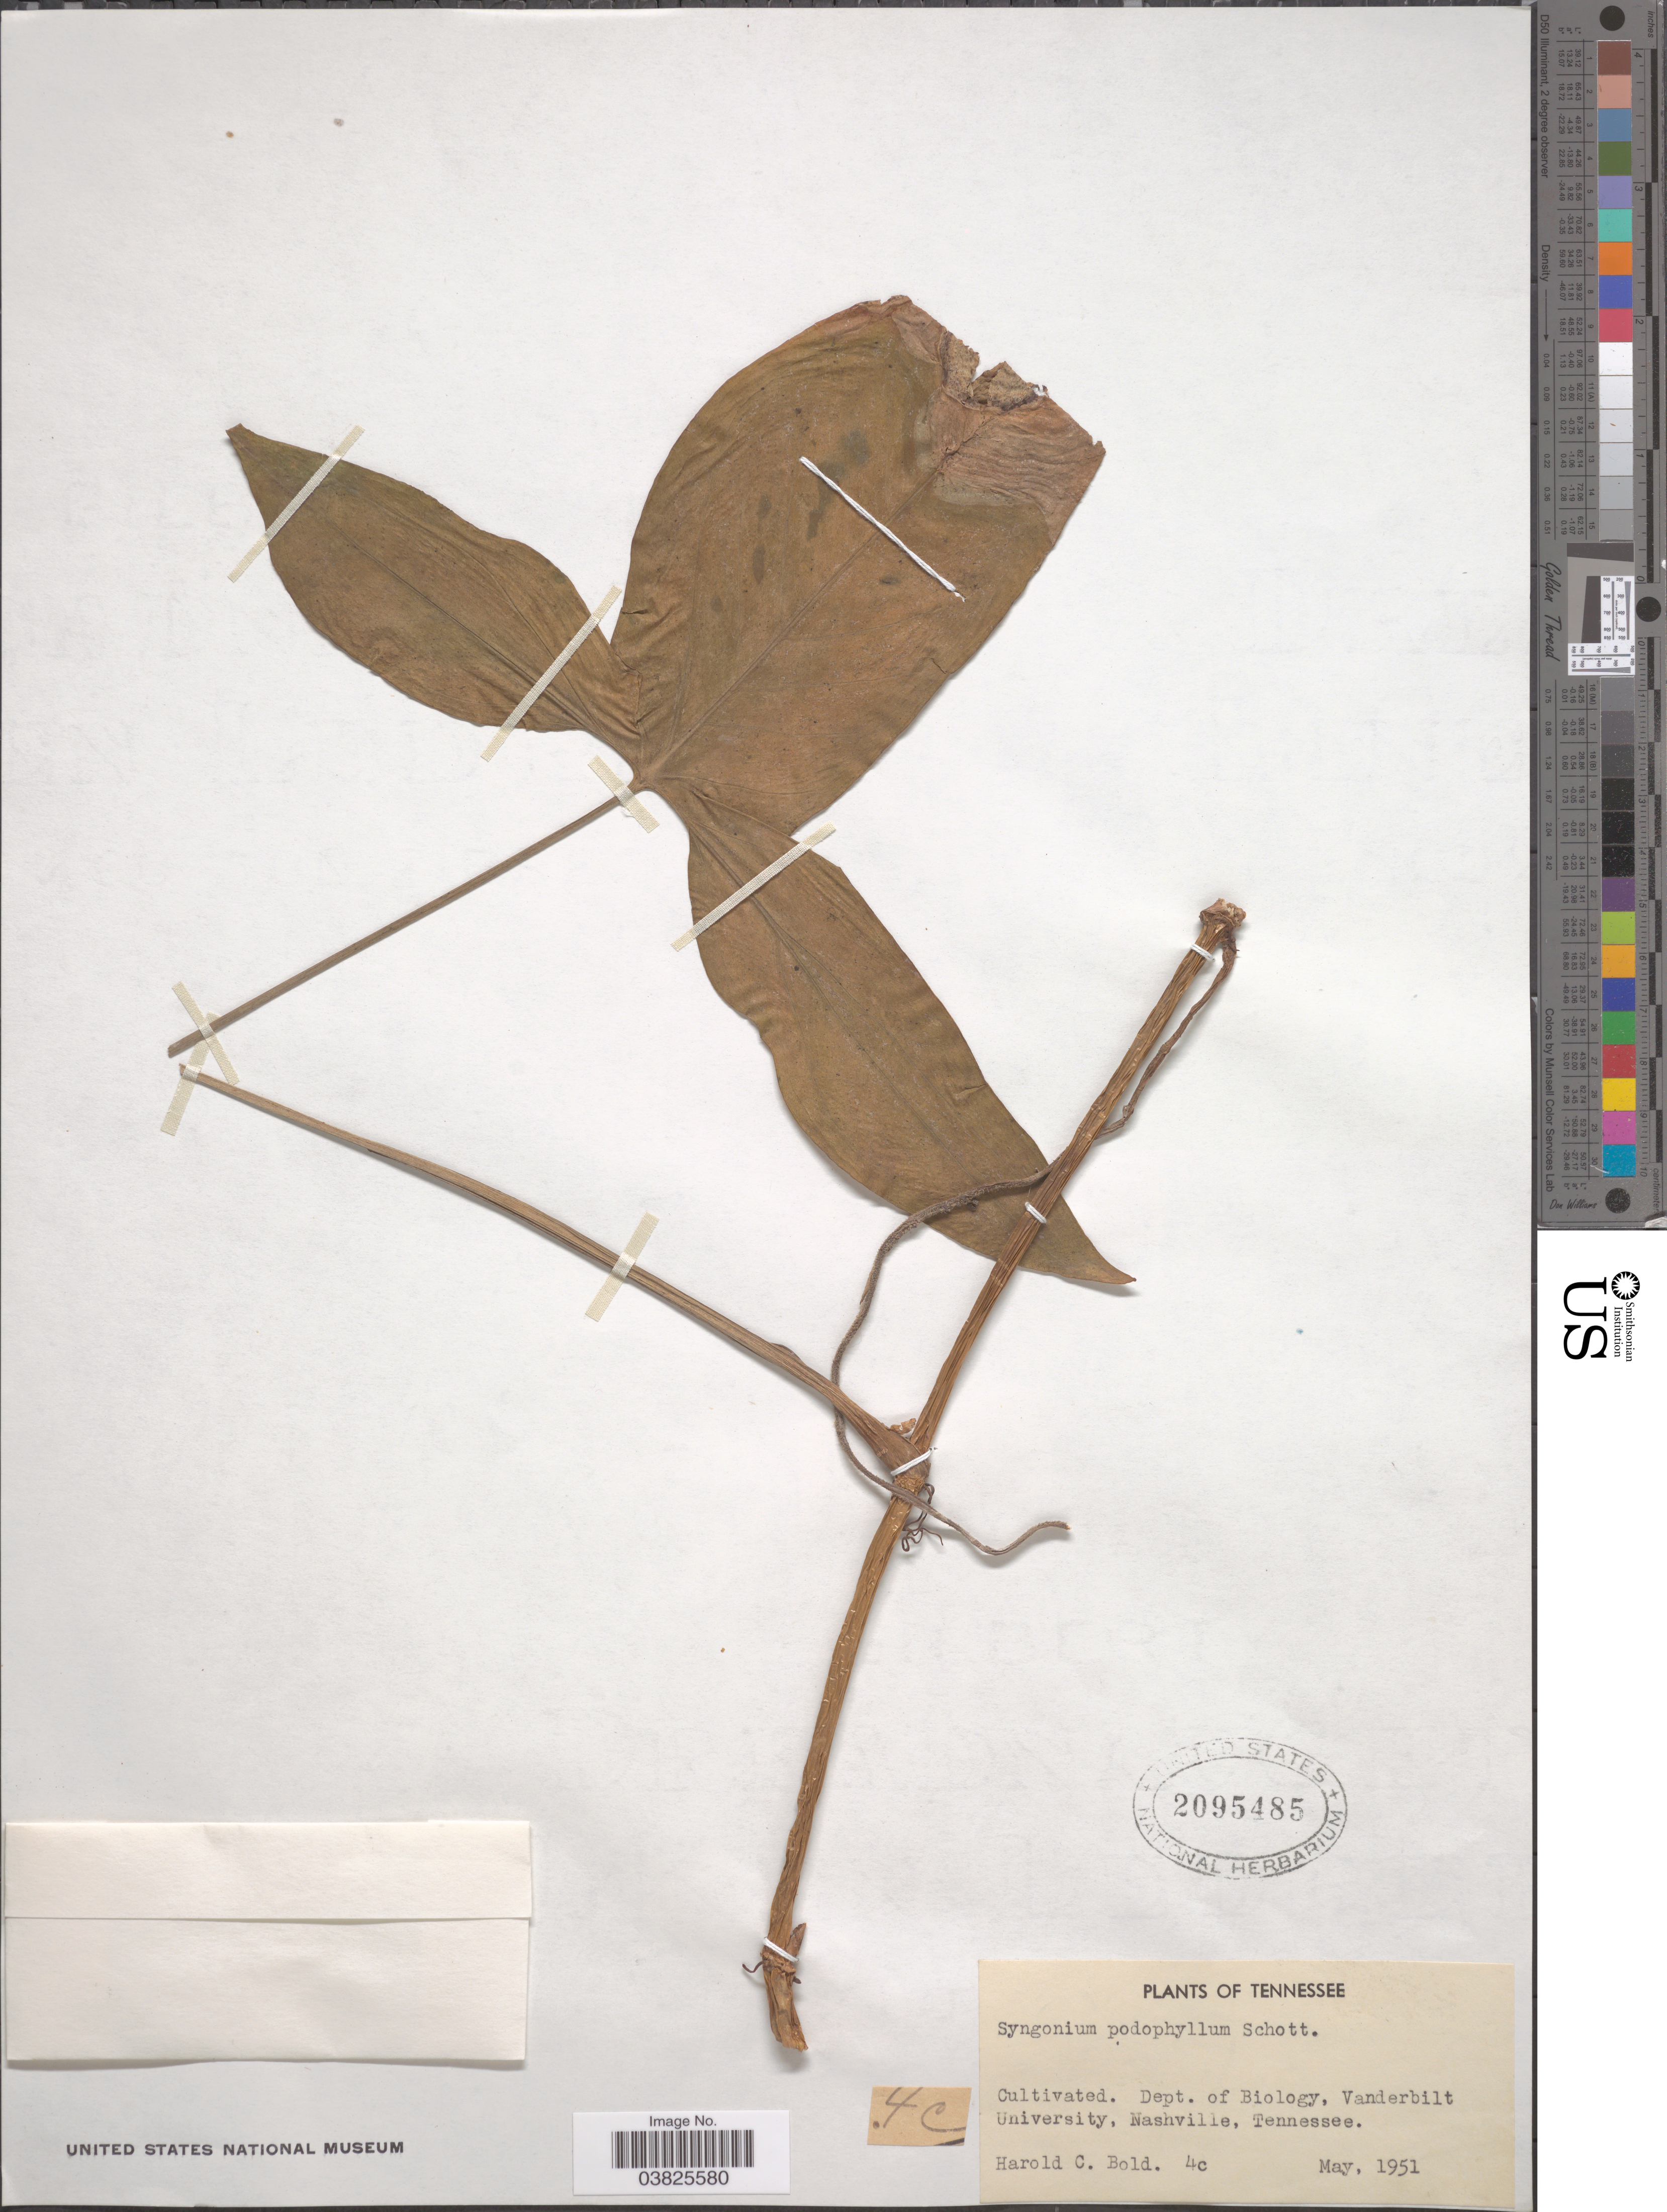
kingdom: Plantae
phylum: Tracheophyta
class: Liliopsida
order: Alismatales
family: Araceae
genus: Syngonium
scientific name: Syngonium podophyllum 'Lemon-Lime'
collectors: H. Bold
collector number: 4c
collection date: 1951-05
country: United States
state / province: Tennessee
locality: Dept. of Biology, Vanderbilt University, Nashville.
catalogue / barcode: US 2095485